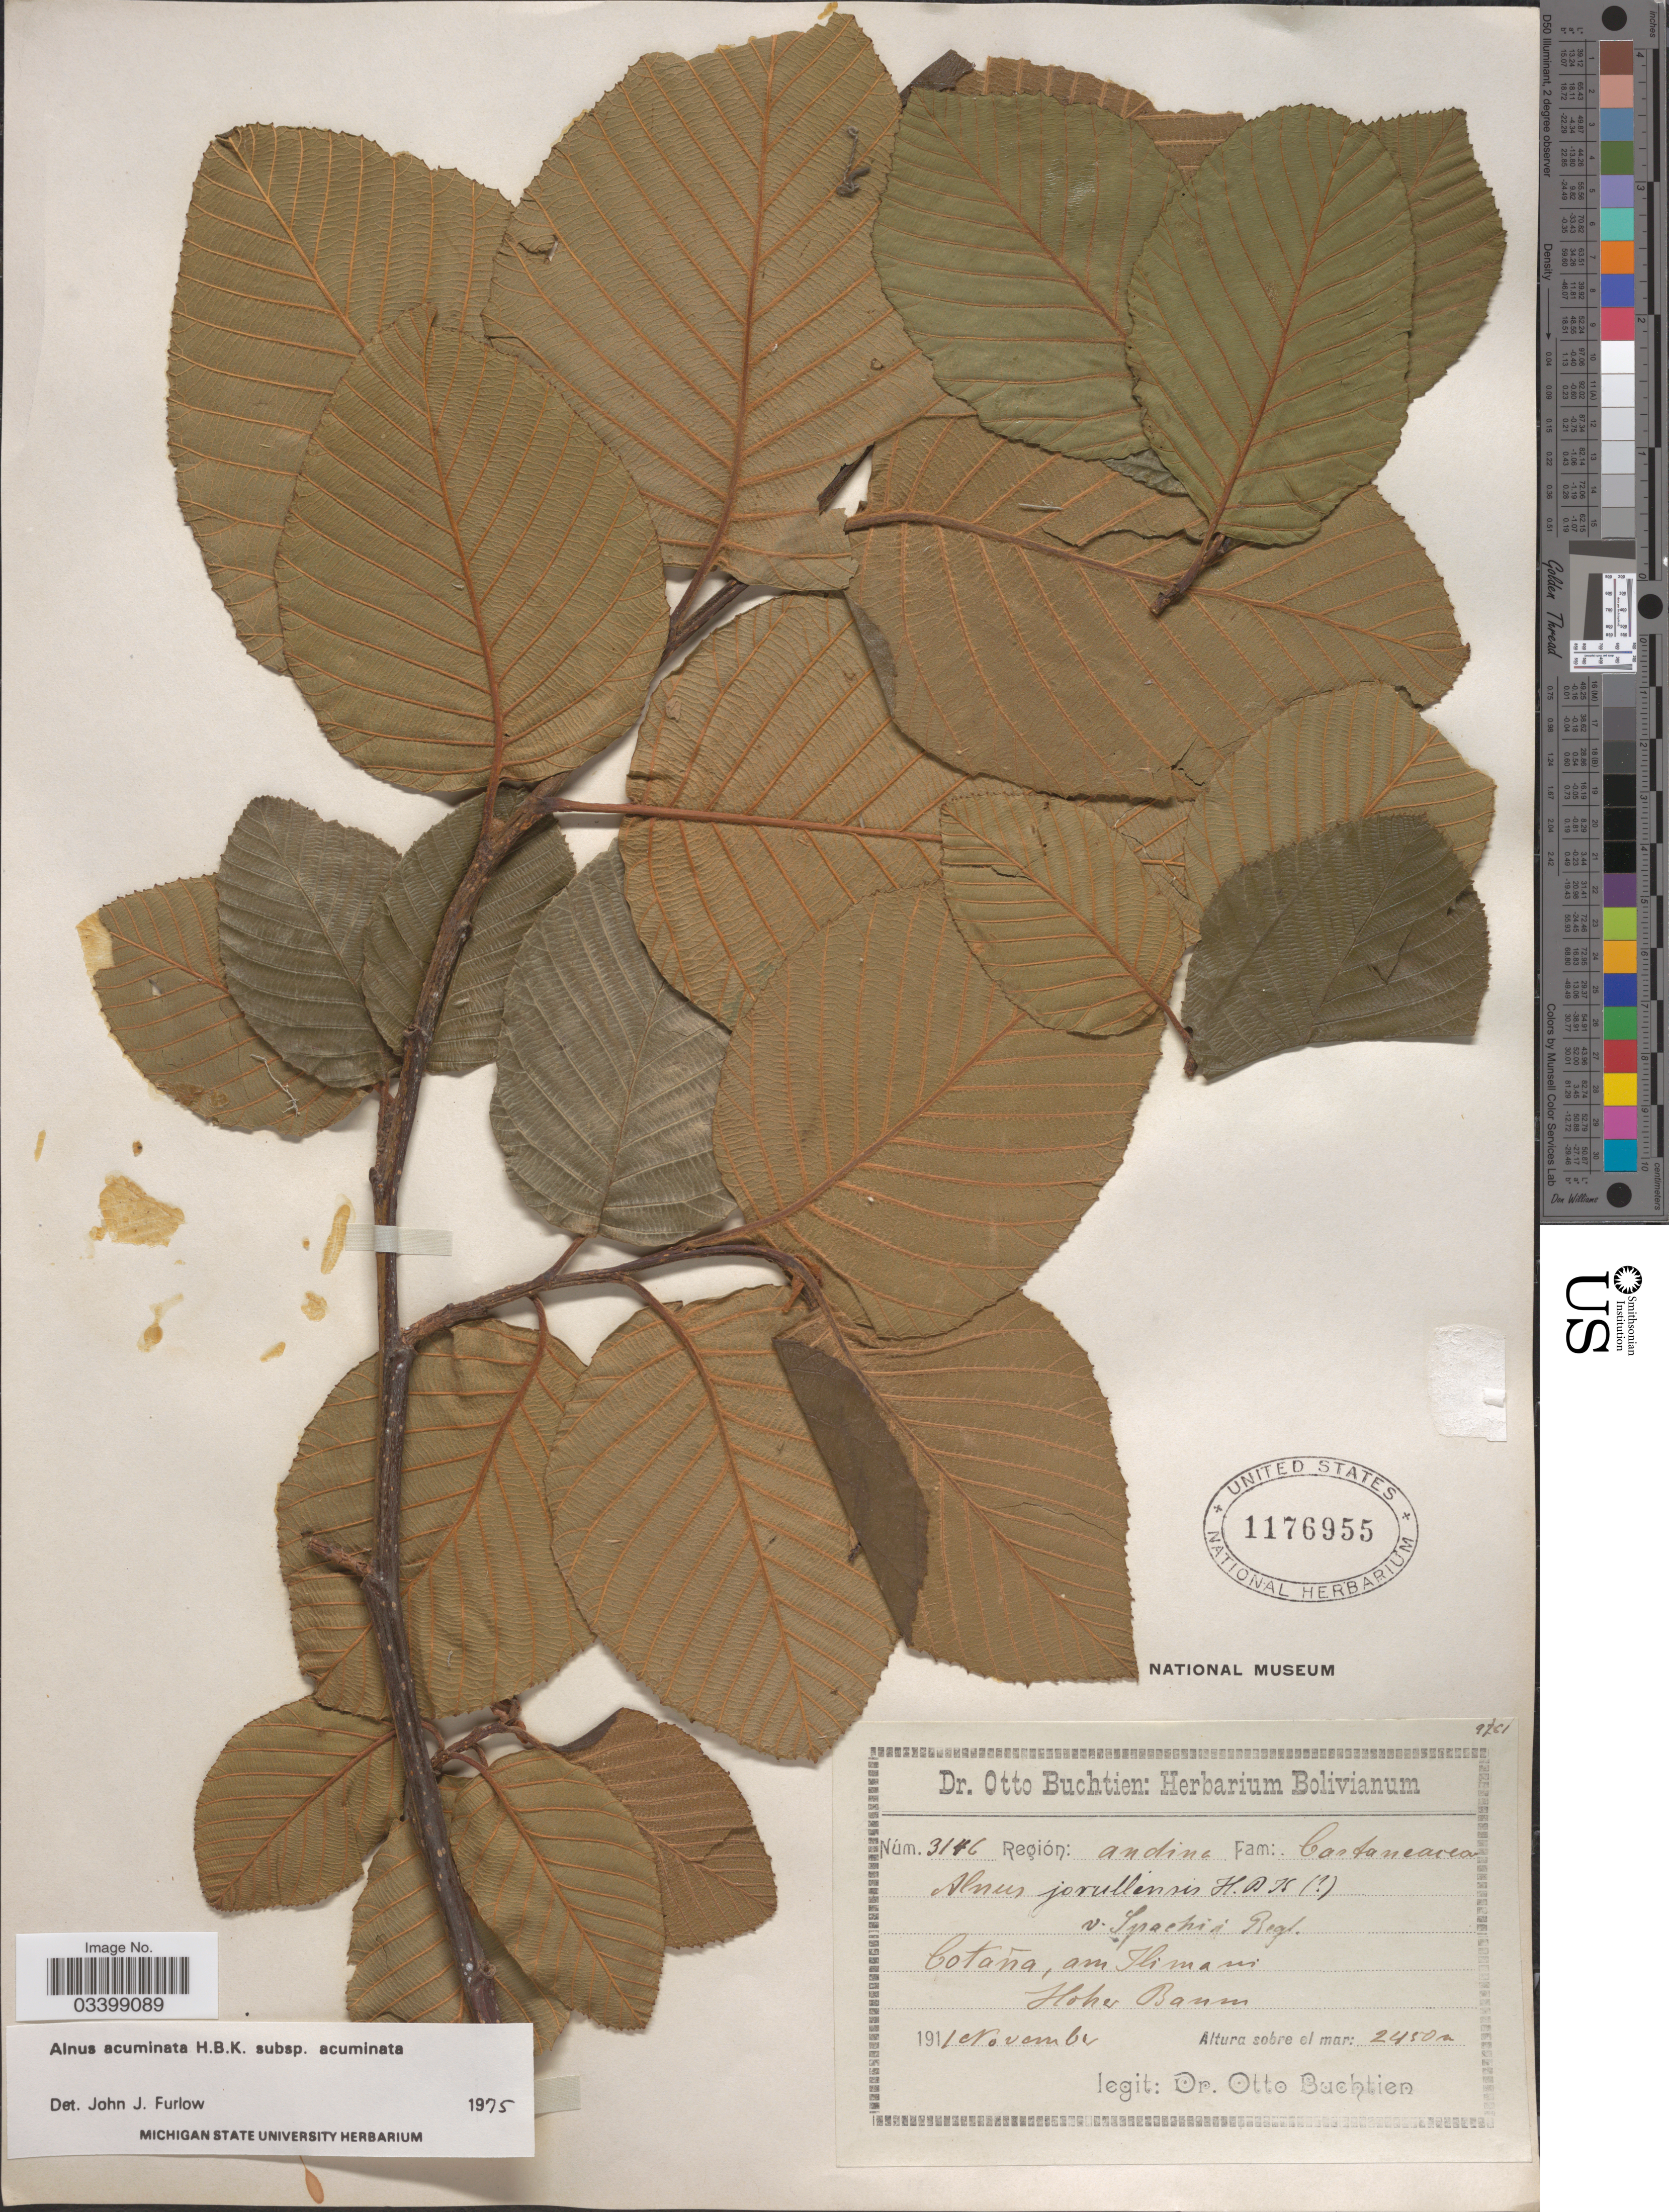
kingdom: Plantae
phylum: Tracheophyta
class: Magnoliopsida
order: Fagales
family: Betulaceae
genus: Alnus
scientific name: Alnus acuminata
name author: Kunth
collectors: O. Buchtien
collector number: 3146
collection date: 1911-11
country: Bolivia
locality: Región: andine. Cotána, am Ilimani. Hoher Baum.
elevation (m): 2450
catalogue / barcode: US 1176955